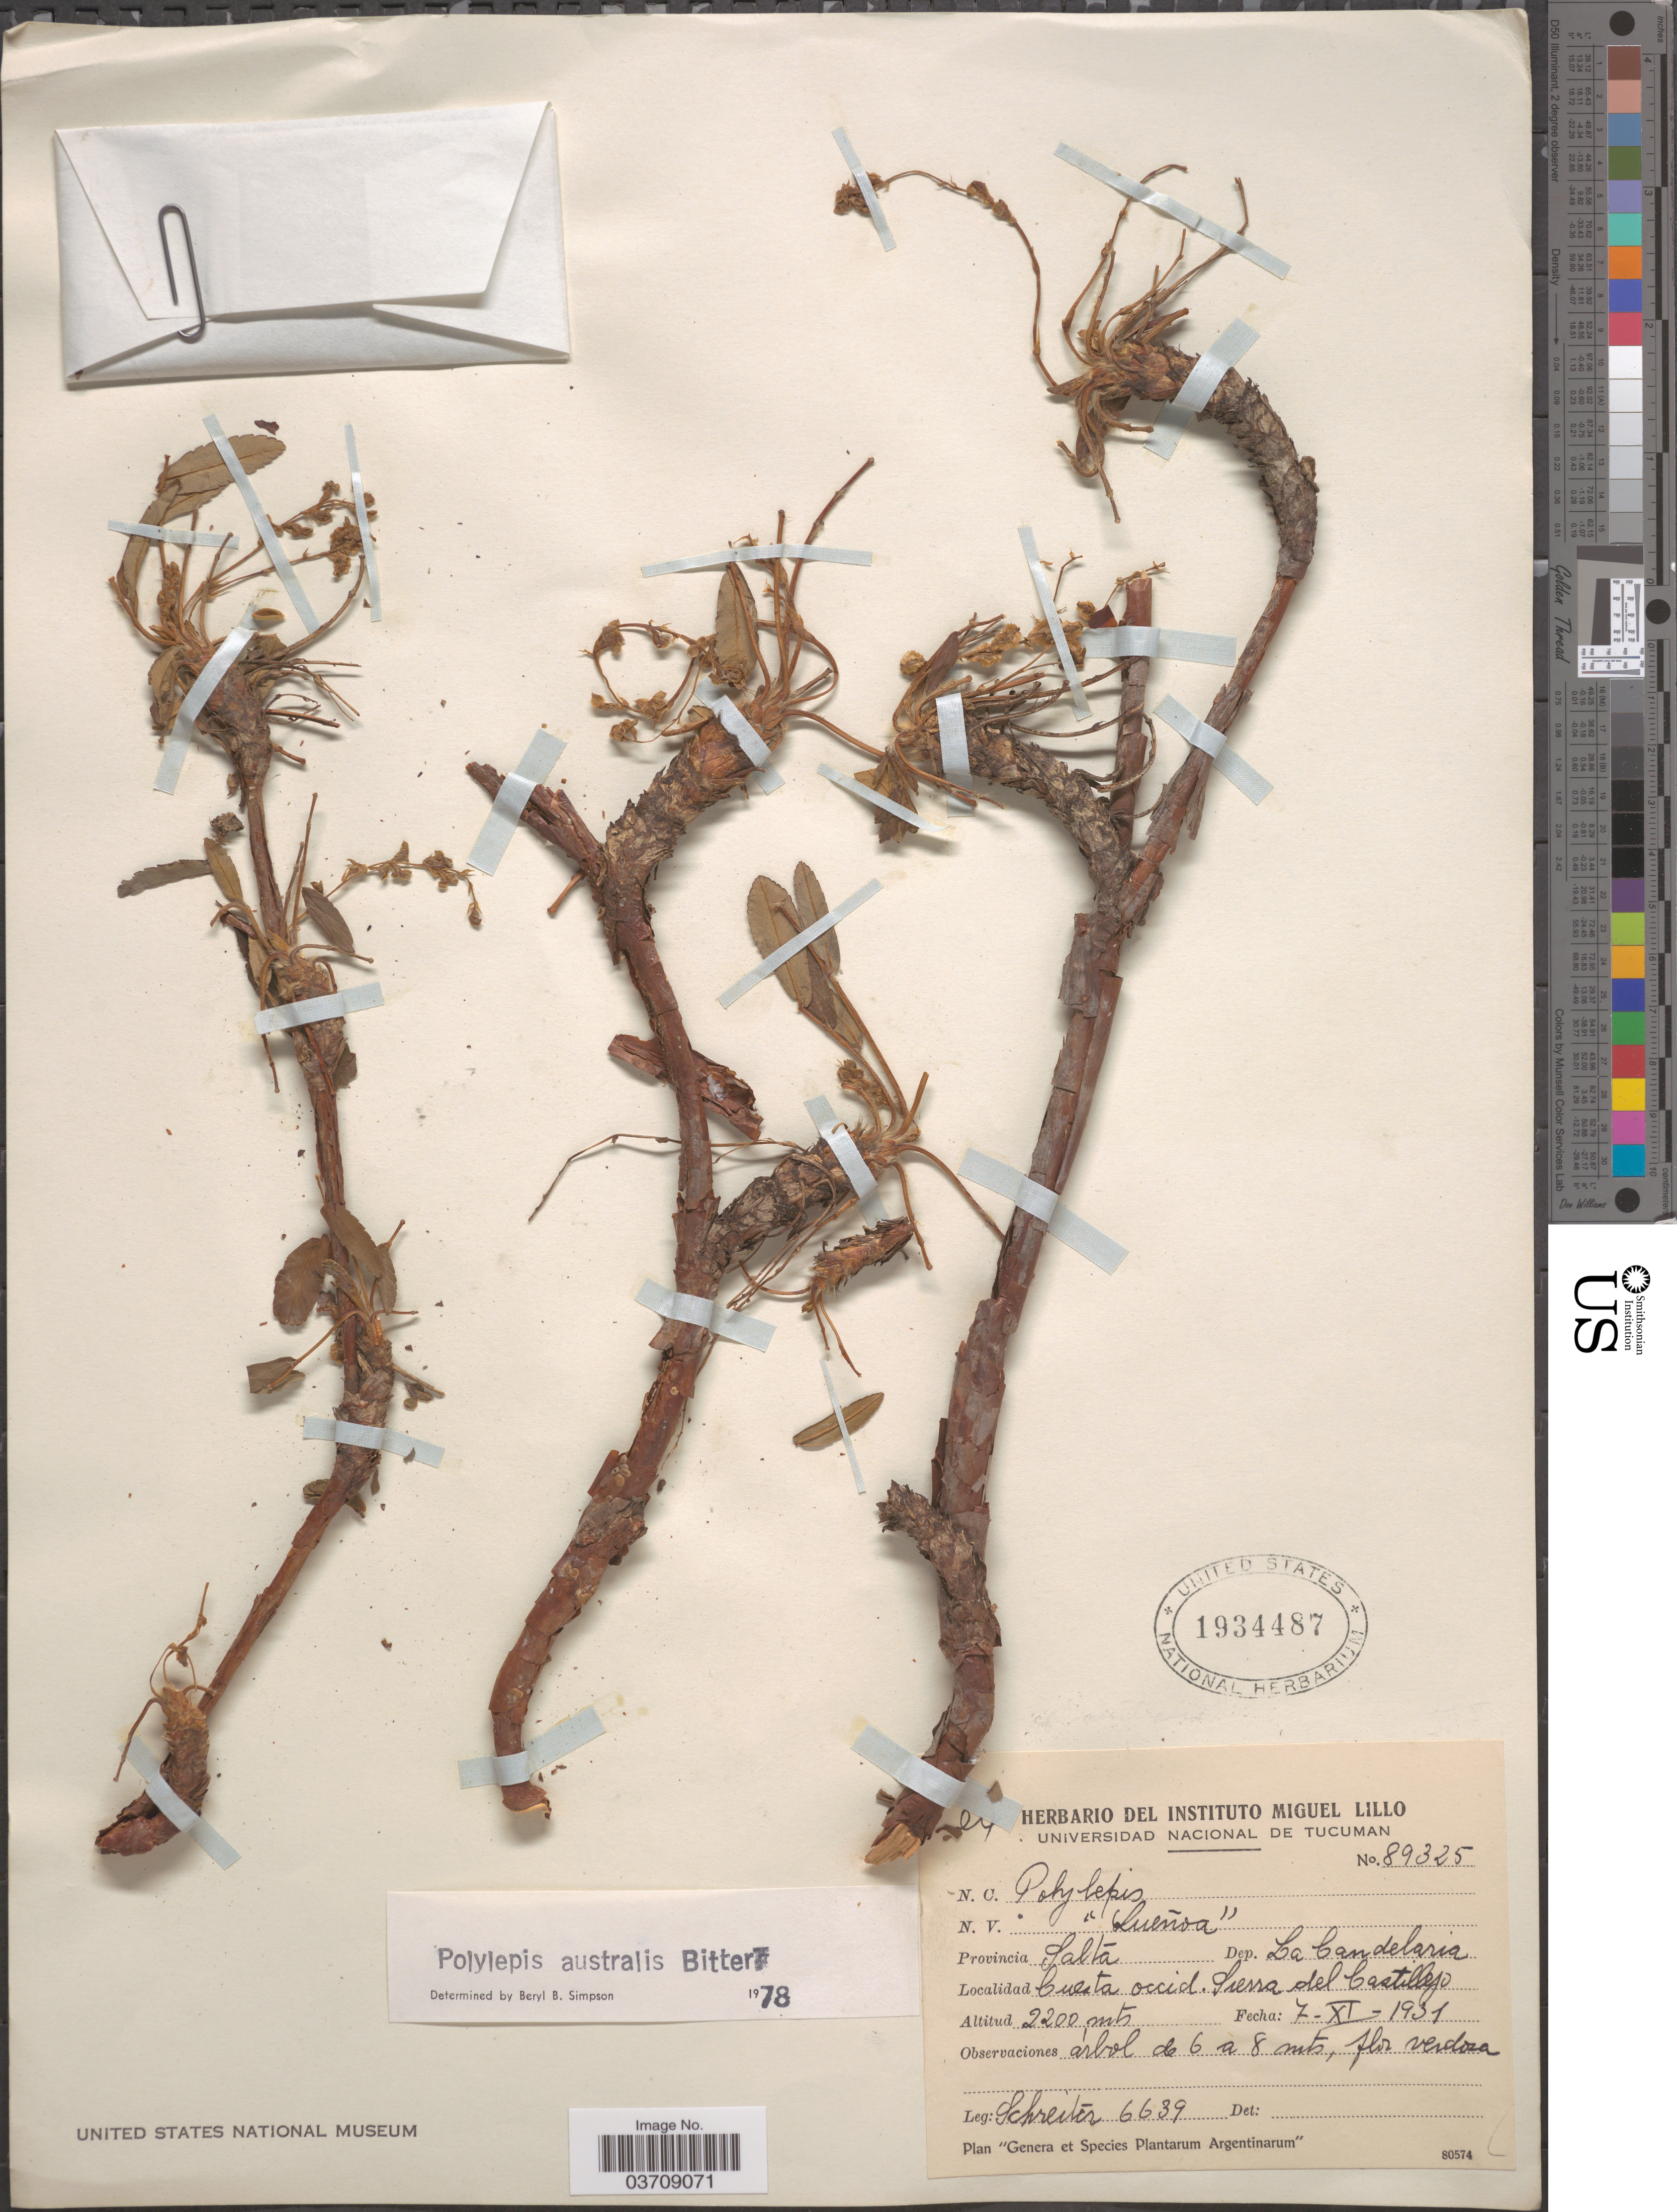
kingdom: Plantae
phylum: Tracheophyta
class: Magnoliopsida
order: Rosales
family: Rosaceae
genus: Polylepis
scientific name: Polylepis australis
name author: Bitter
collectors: -. Schreiter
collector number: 6639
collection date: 1931-11-07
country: Argentina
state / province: Salta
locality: Dep. La Candelaria. Cuesta occid. Sierra del Castillejo.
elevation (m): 2200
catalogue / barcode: US 1934487